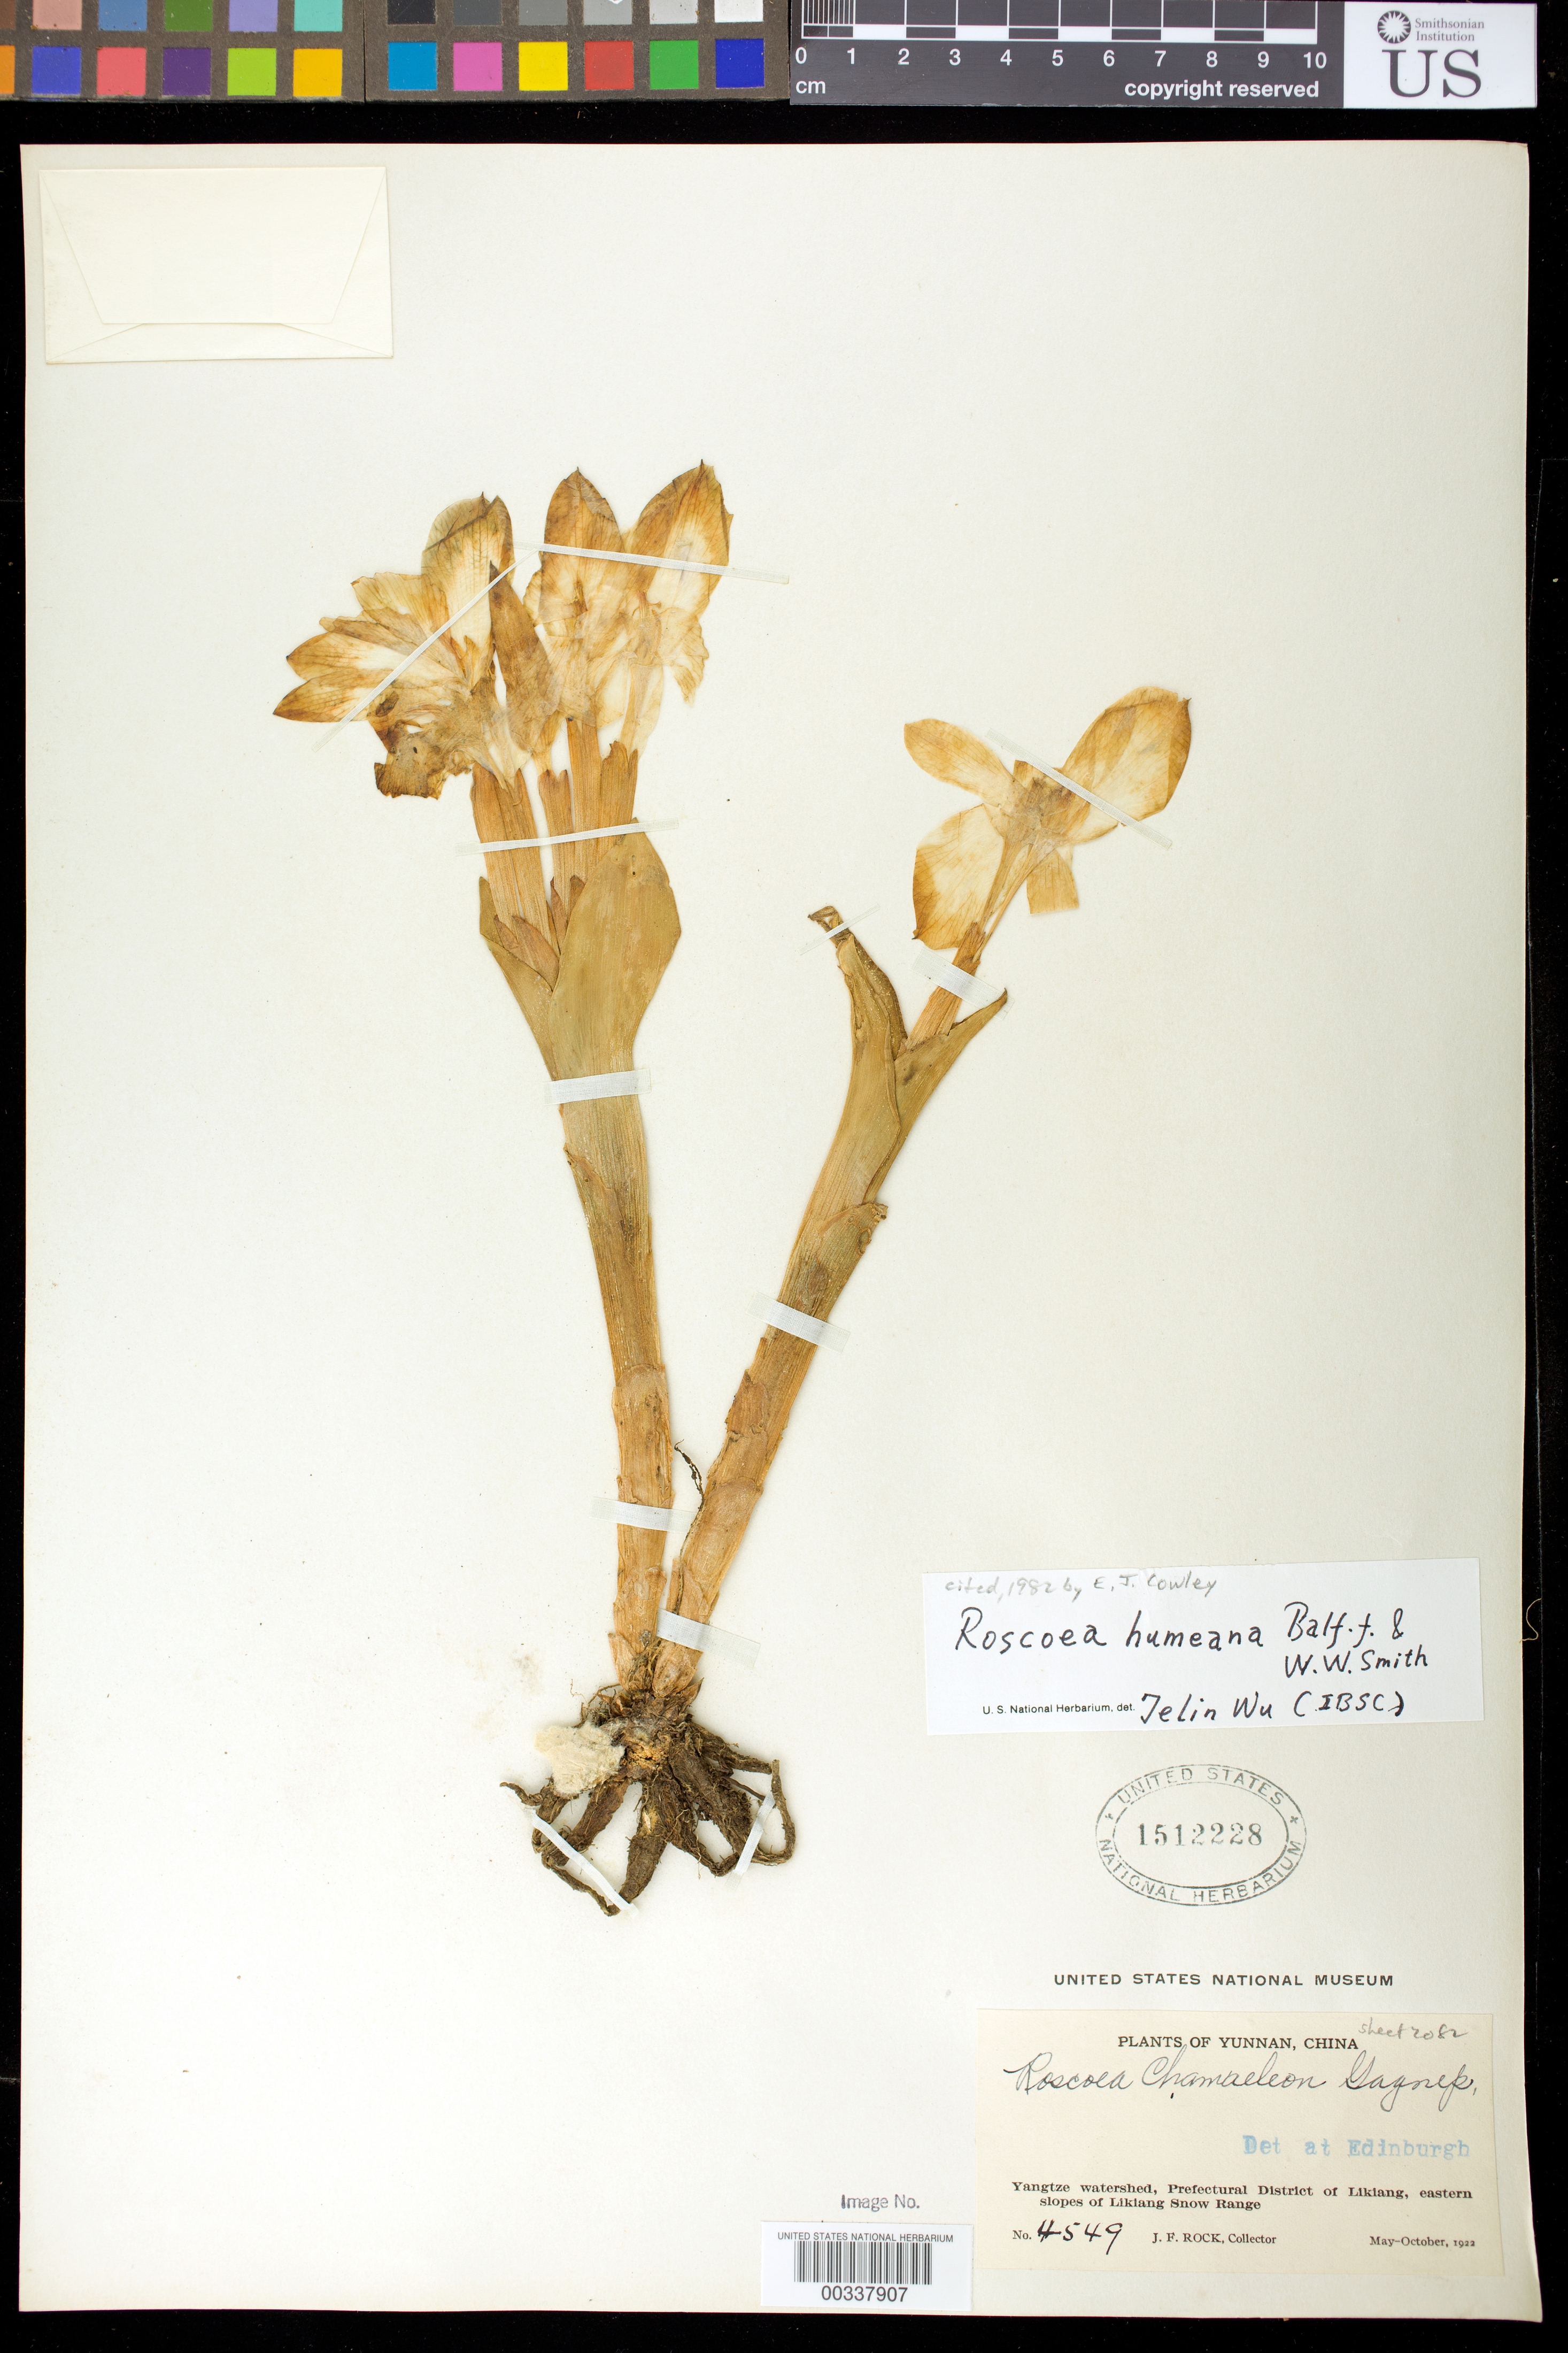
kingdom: Plantae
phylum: Tracheophyta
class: Liliopsida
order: Zingiberales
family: Zingiberaceae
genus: Roscoea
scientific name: Roscoea humeana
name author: Balf. f. & W.W. Sm.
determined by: Wu, Te-Ling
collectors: J. F. Rock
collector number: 4549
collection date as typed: May 1922 to -- Oct 1922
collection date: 1922-05/1922-10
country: China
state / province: Yunnan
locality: Yangtze watershed, prefectural dist of Likiang, eastern slopes of Likiang snow range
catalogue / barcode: US 1512228